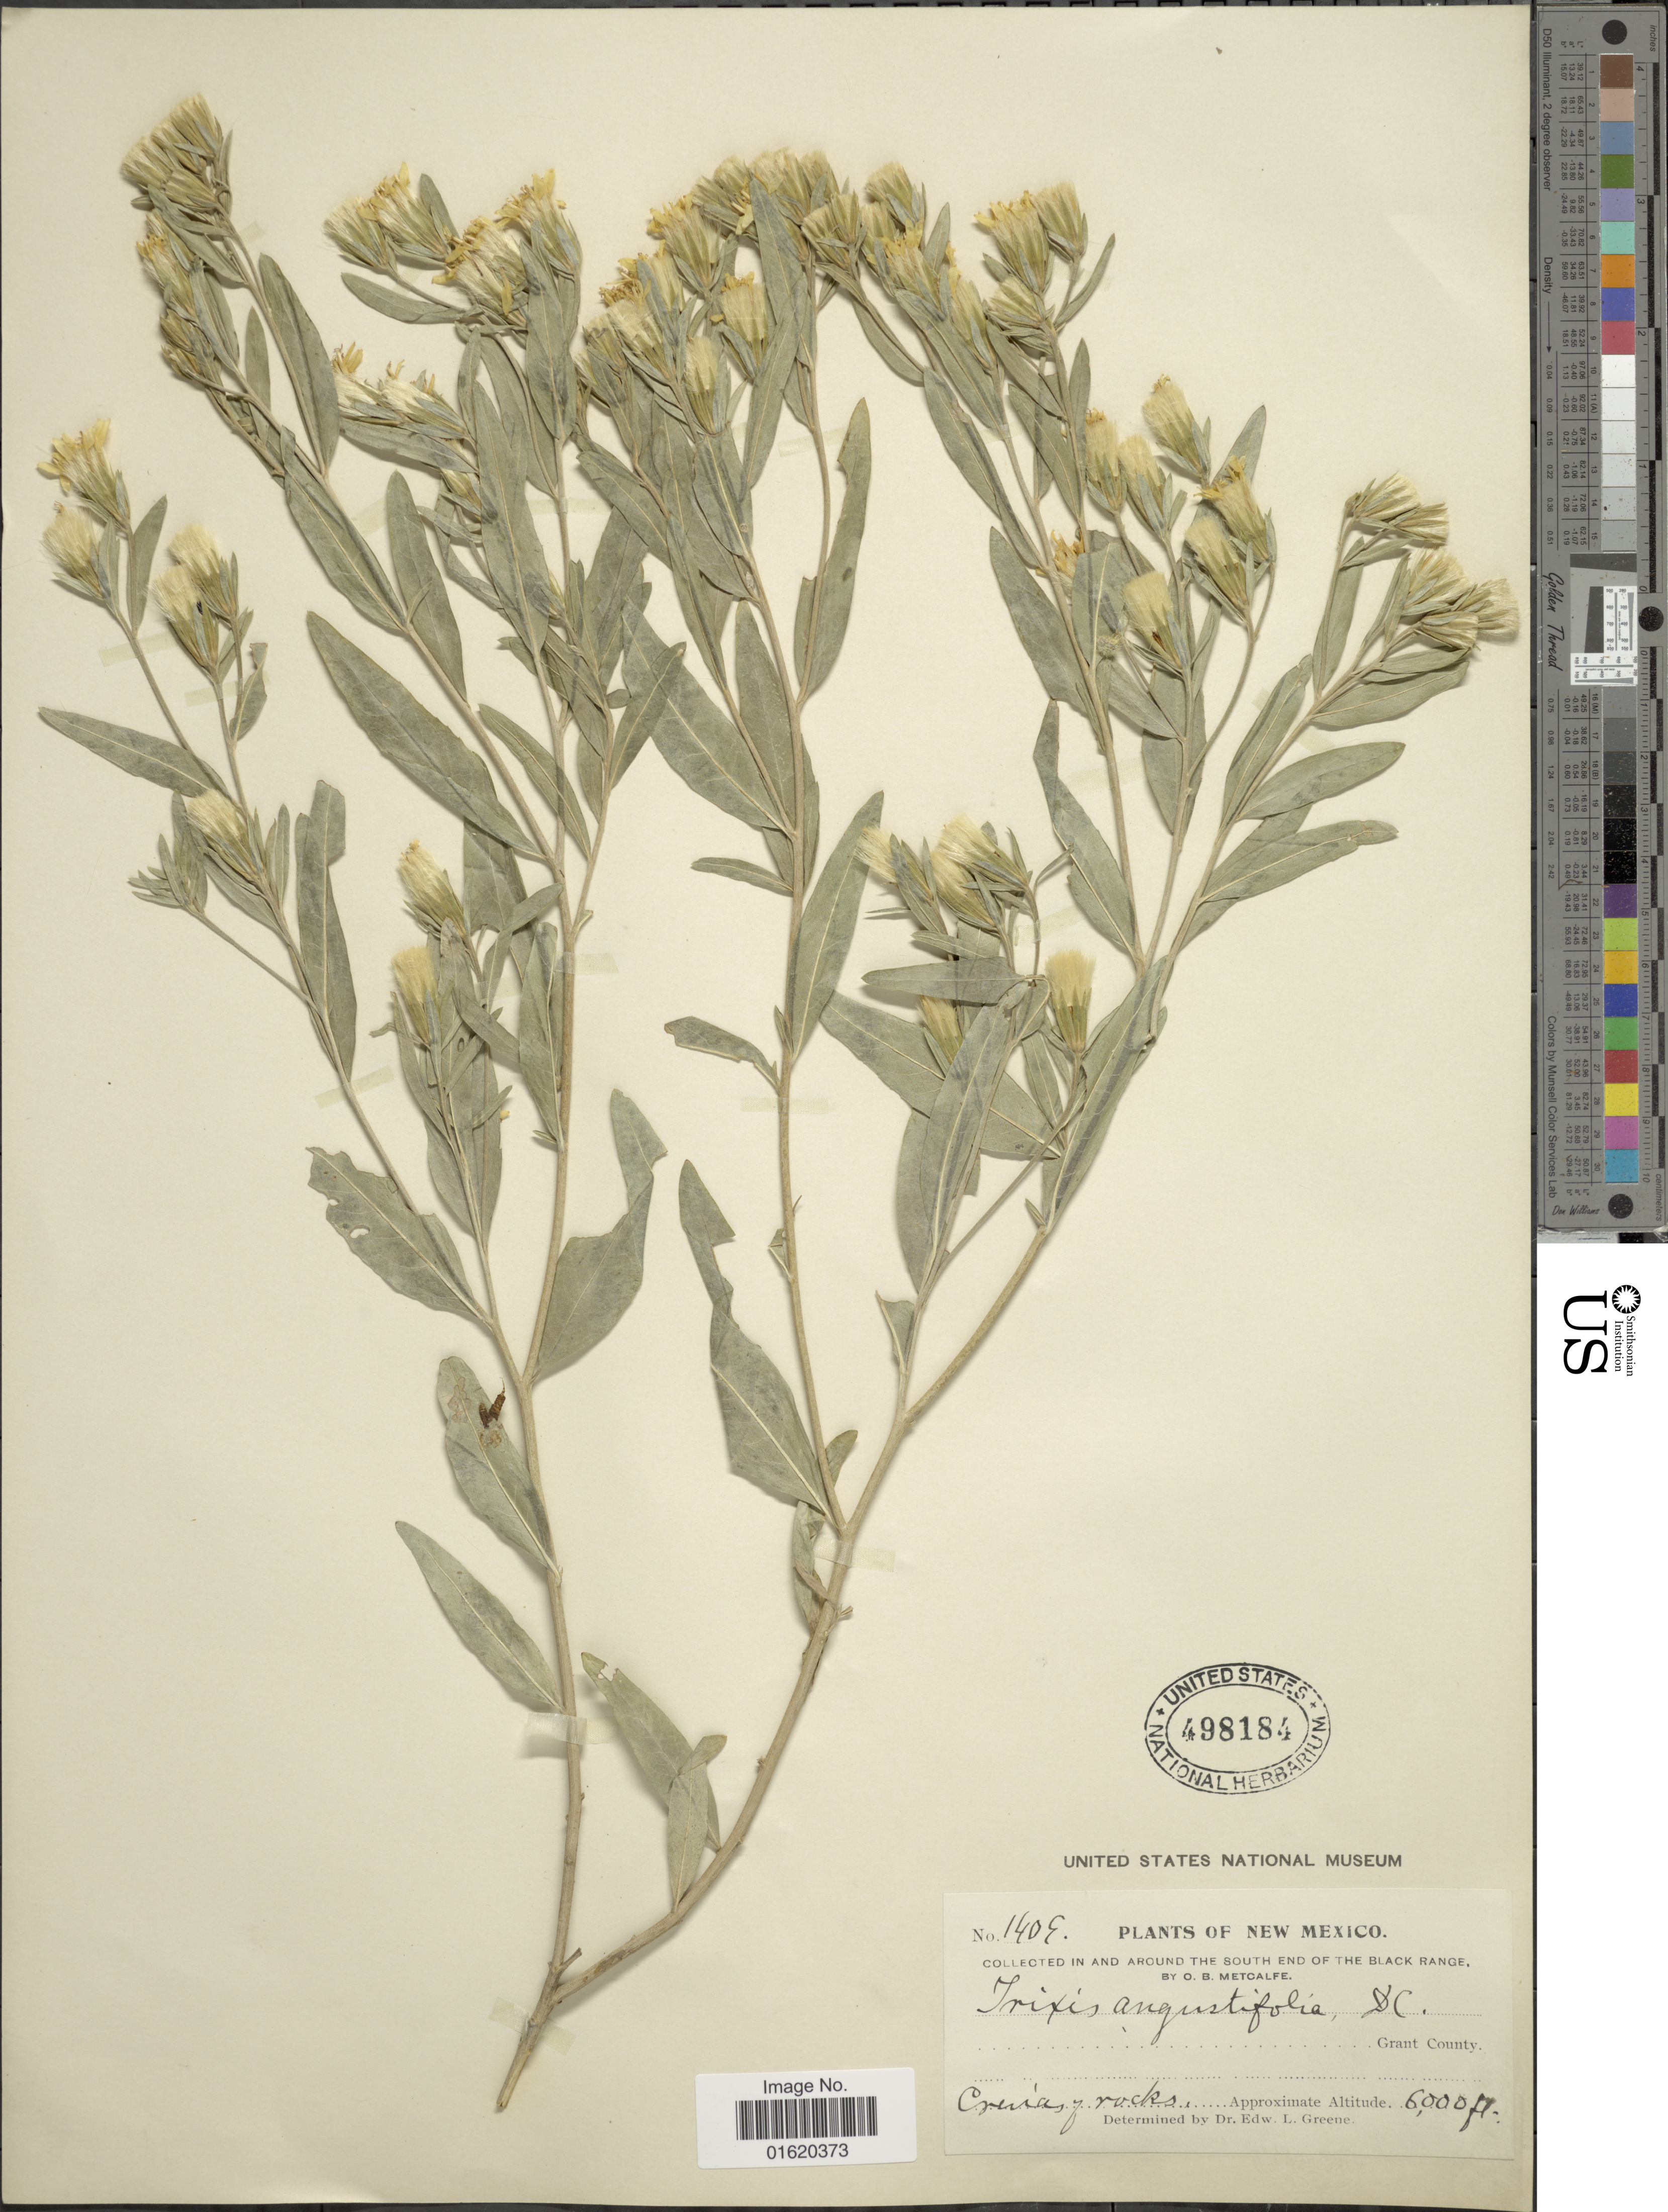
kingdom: Plantae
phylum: Tracheophyta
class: Magnoliopsida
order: Asterales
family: Asteraceae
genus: Trixis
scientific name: Trixis californica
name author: Kellogg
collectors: O. B. Metcalfe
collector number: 1409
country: United States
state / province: New Mexico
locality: Crevices of rocks, in and around the south end of the Black Range, Grant County.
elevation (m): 1829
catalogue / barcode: US 498184